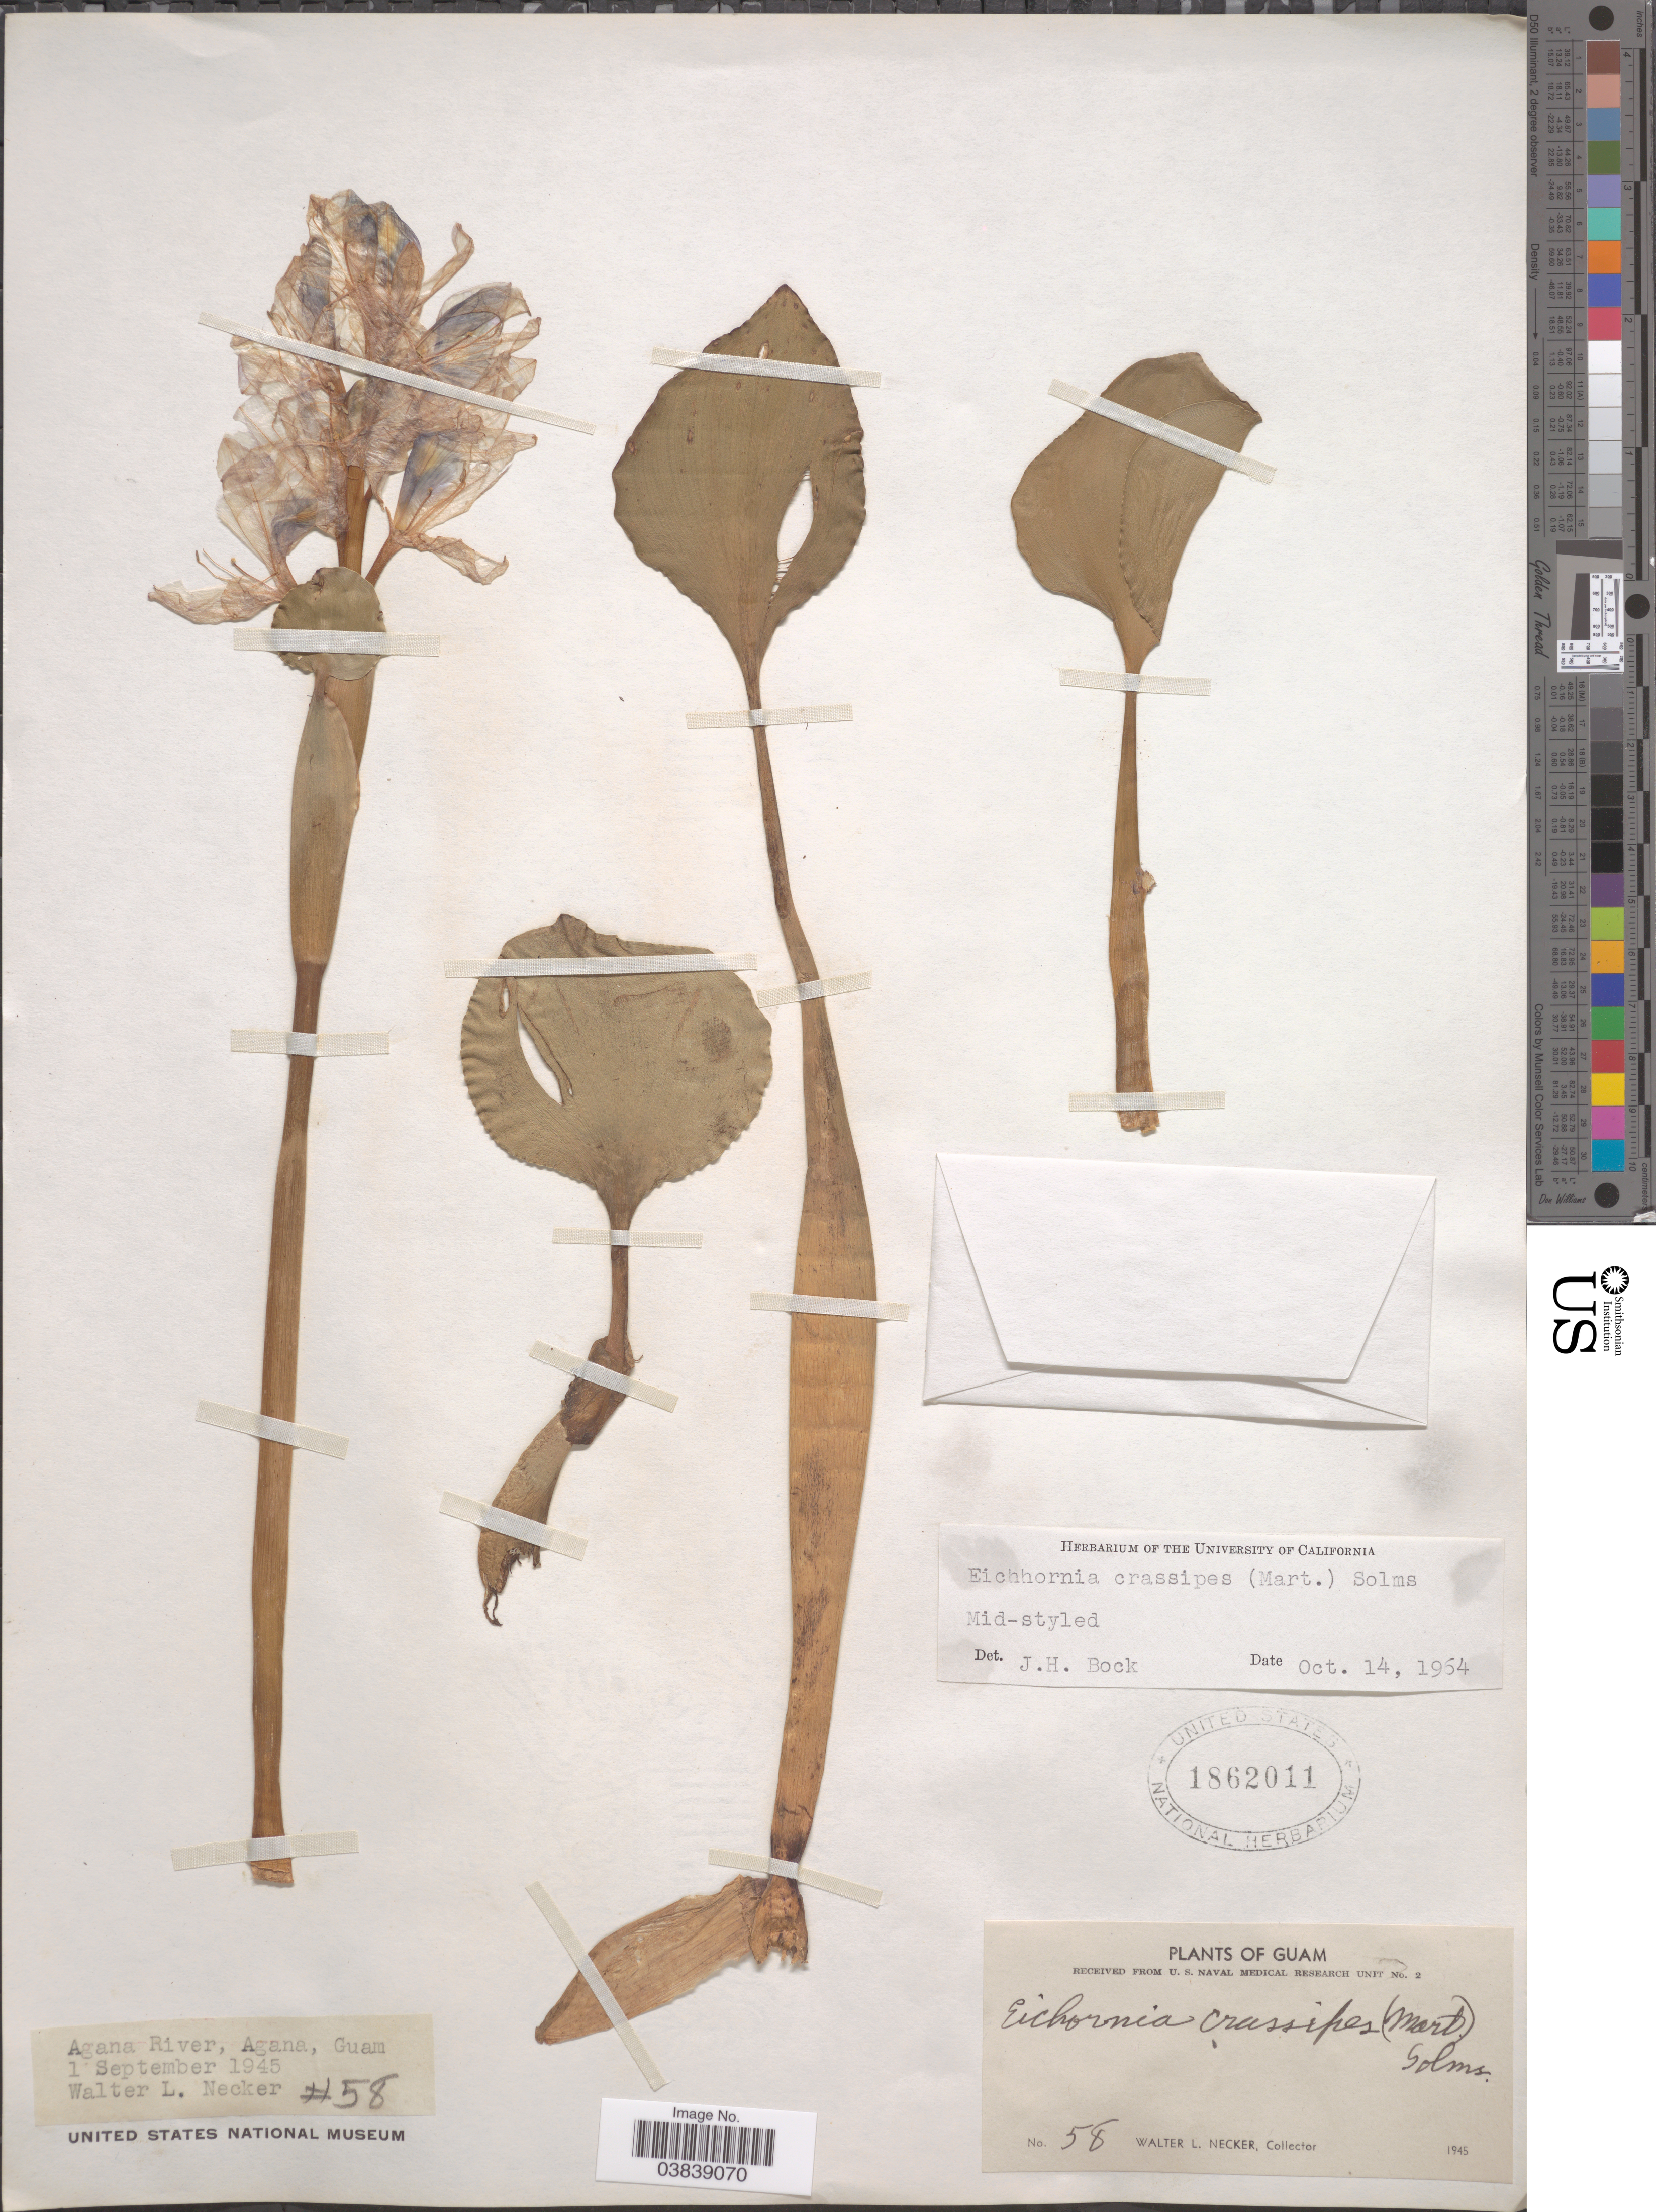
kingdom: Plantae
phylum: Tracheophyta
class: Liliopsida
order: Commelinales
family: Pontederiaceae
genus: Eichhornia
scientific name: Eichhornia crassipes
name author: (Mart.) Solms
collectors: W. L. Necker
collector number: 58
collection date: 1945-09-01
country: Guam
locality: Agana River, Agana.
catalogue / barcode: US 1862011